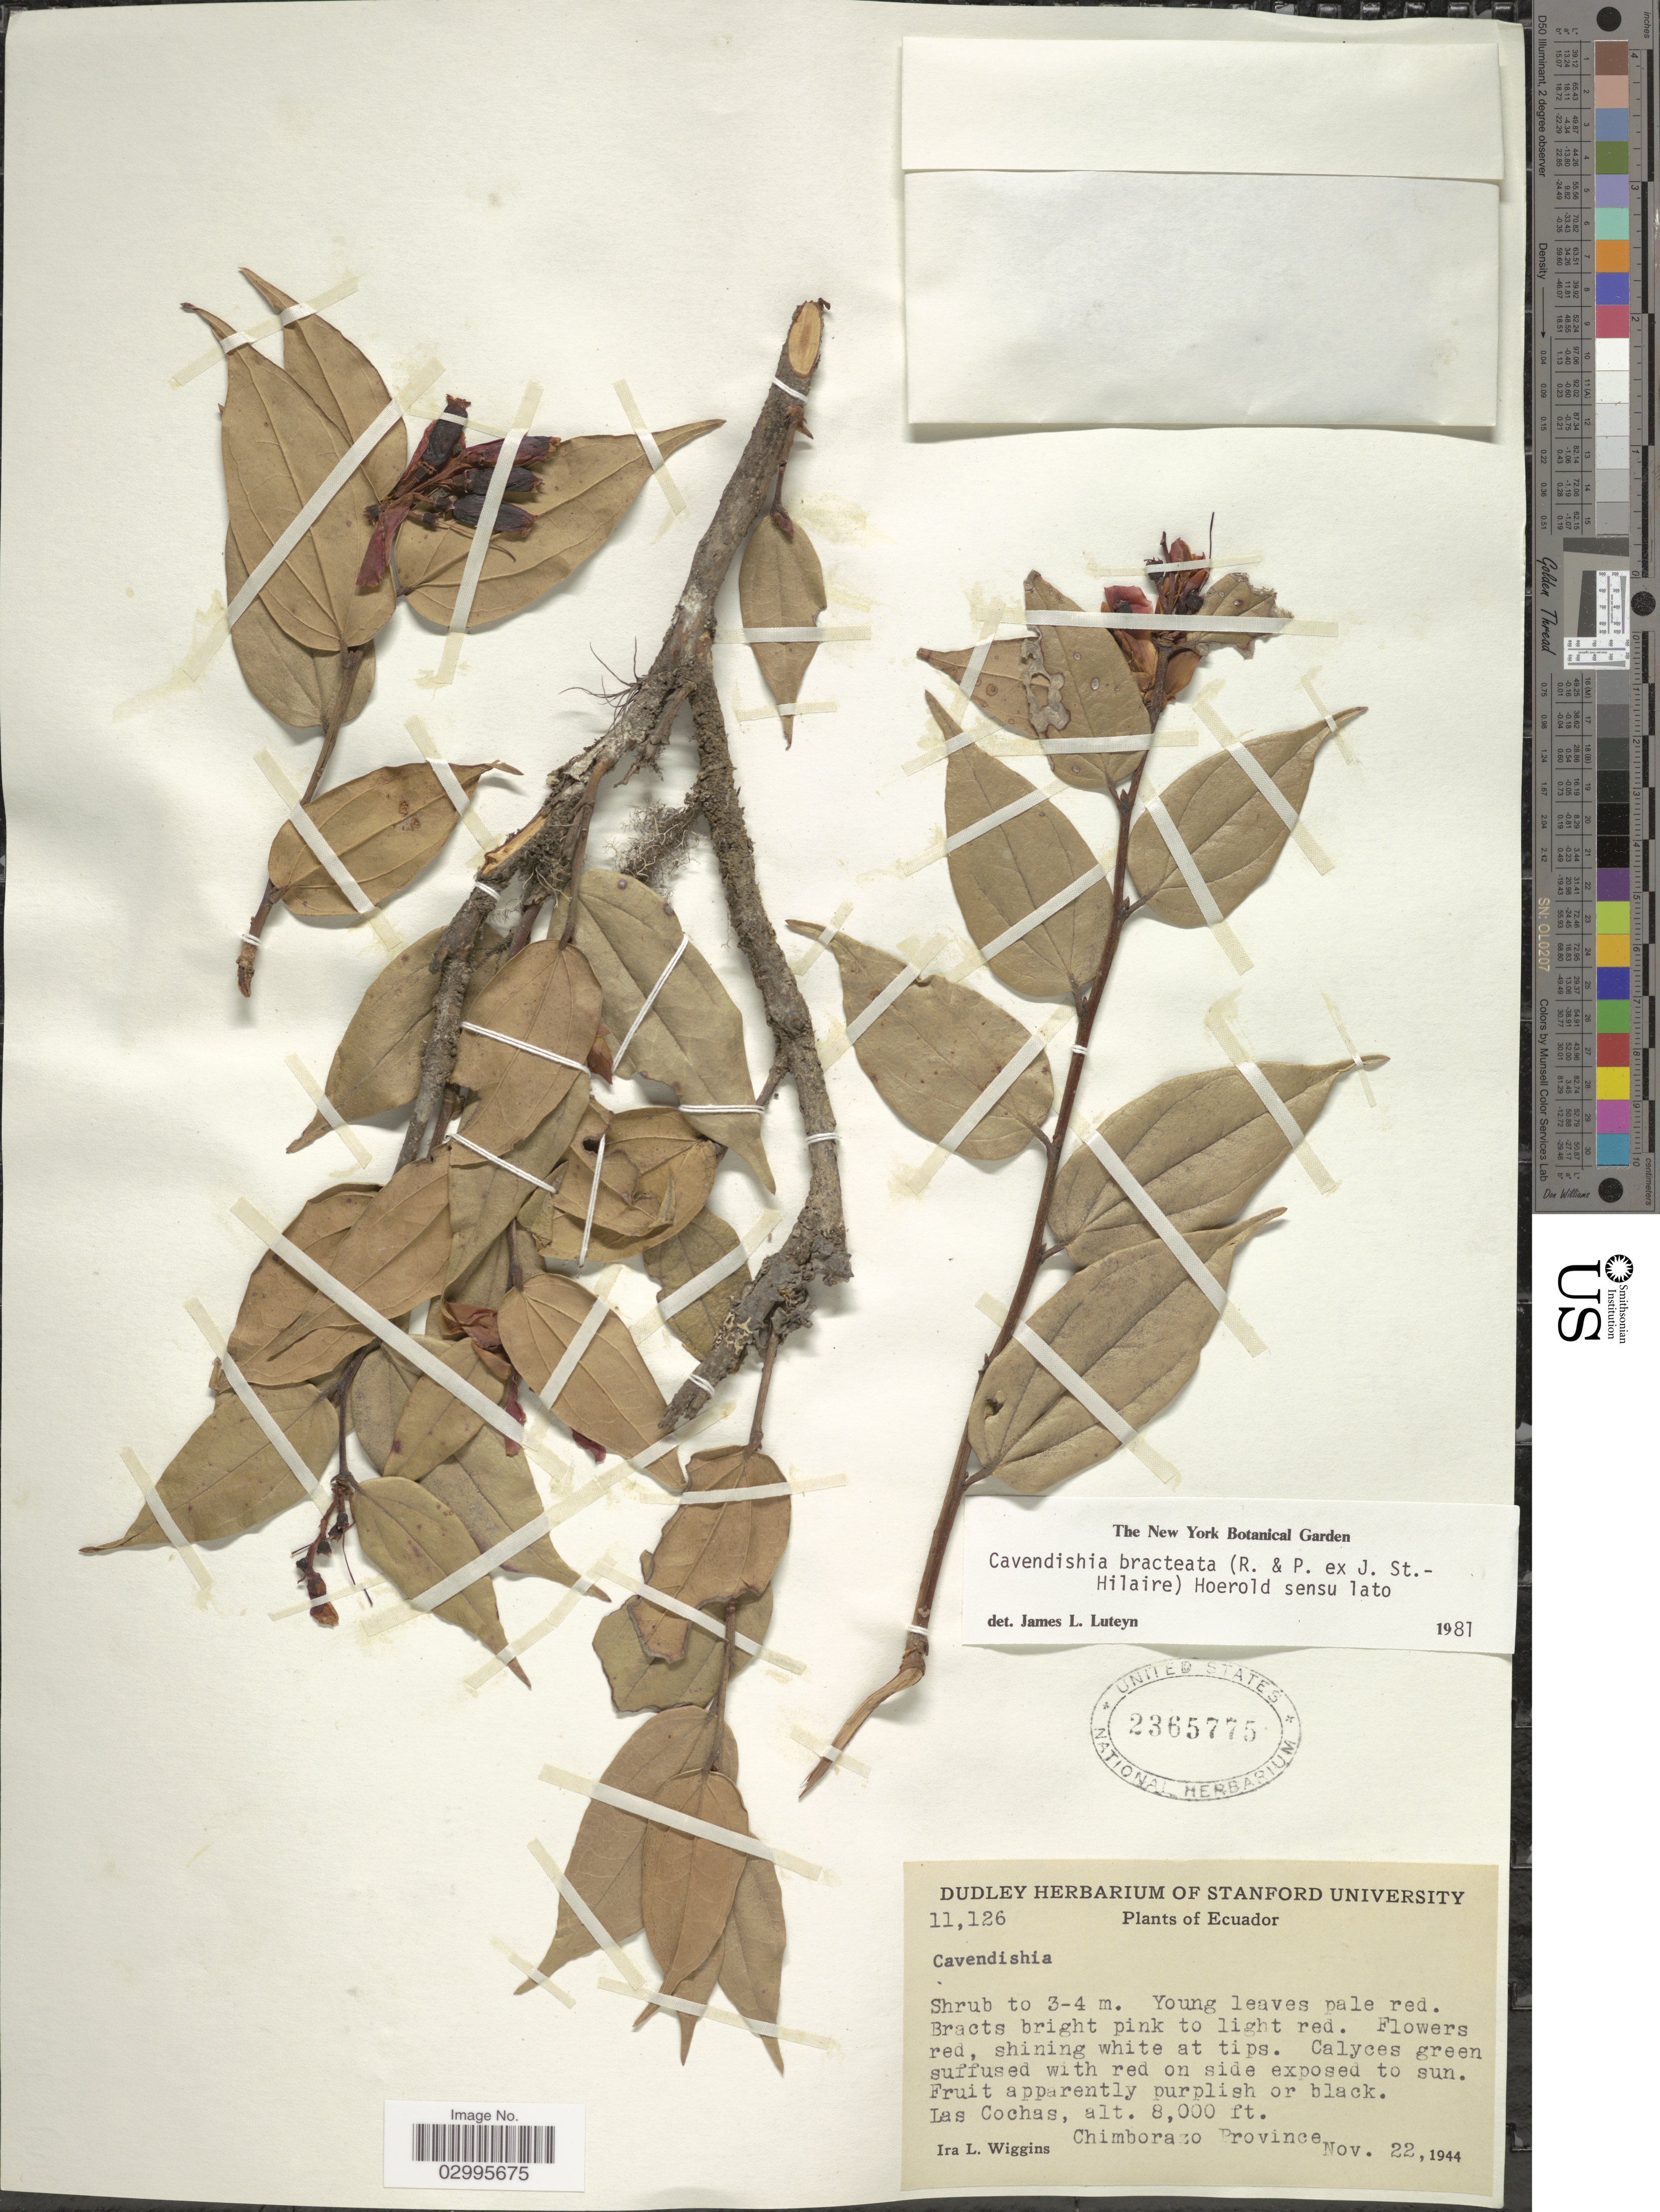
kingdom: Plantae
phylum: Tracheophyta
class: Magnoliopsida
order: Ericales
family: Ericaceae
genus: Cavendishia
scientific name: Cavendishia bracteata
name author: (Ruiz & Pav. ex J. St.-Hil.) Hoerold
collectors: I. L. Wiggins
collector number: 11126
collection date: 1944-11-22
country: Ecuador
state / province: Chimborazo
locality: Las Cochas.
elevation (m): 2438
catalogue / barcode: US 2365775